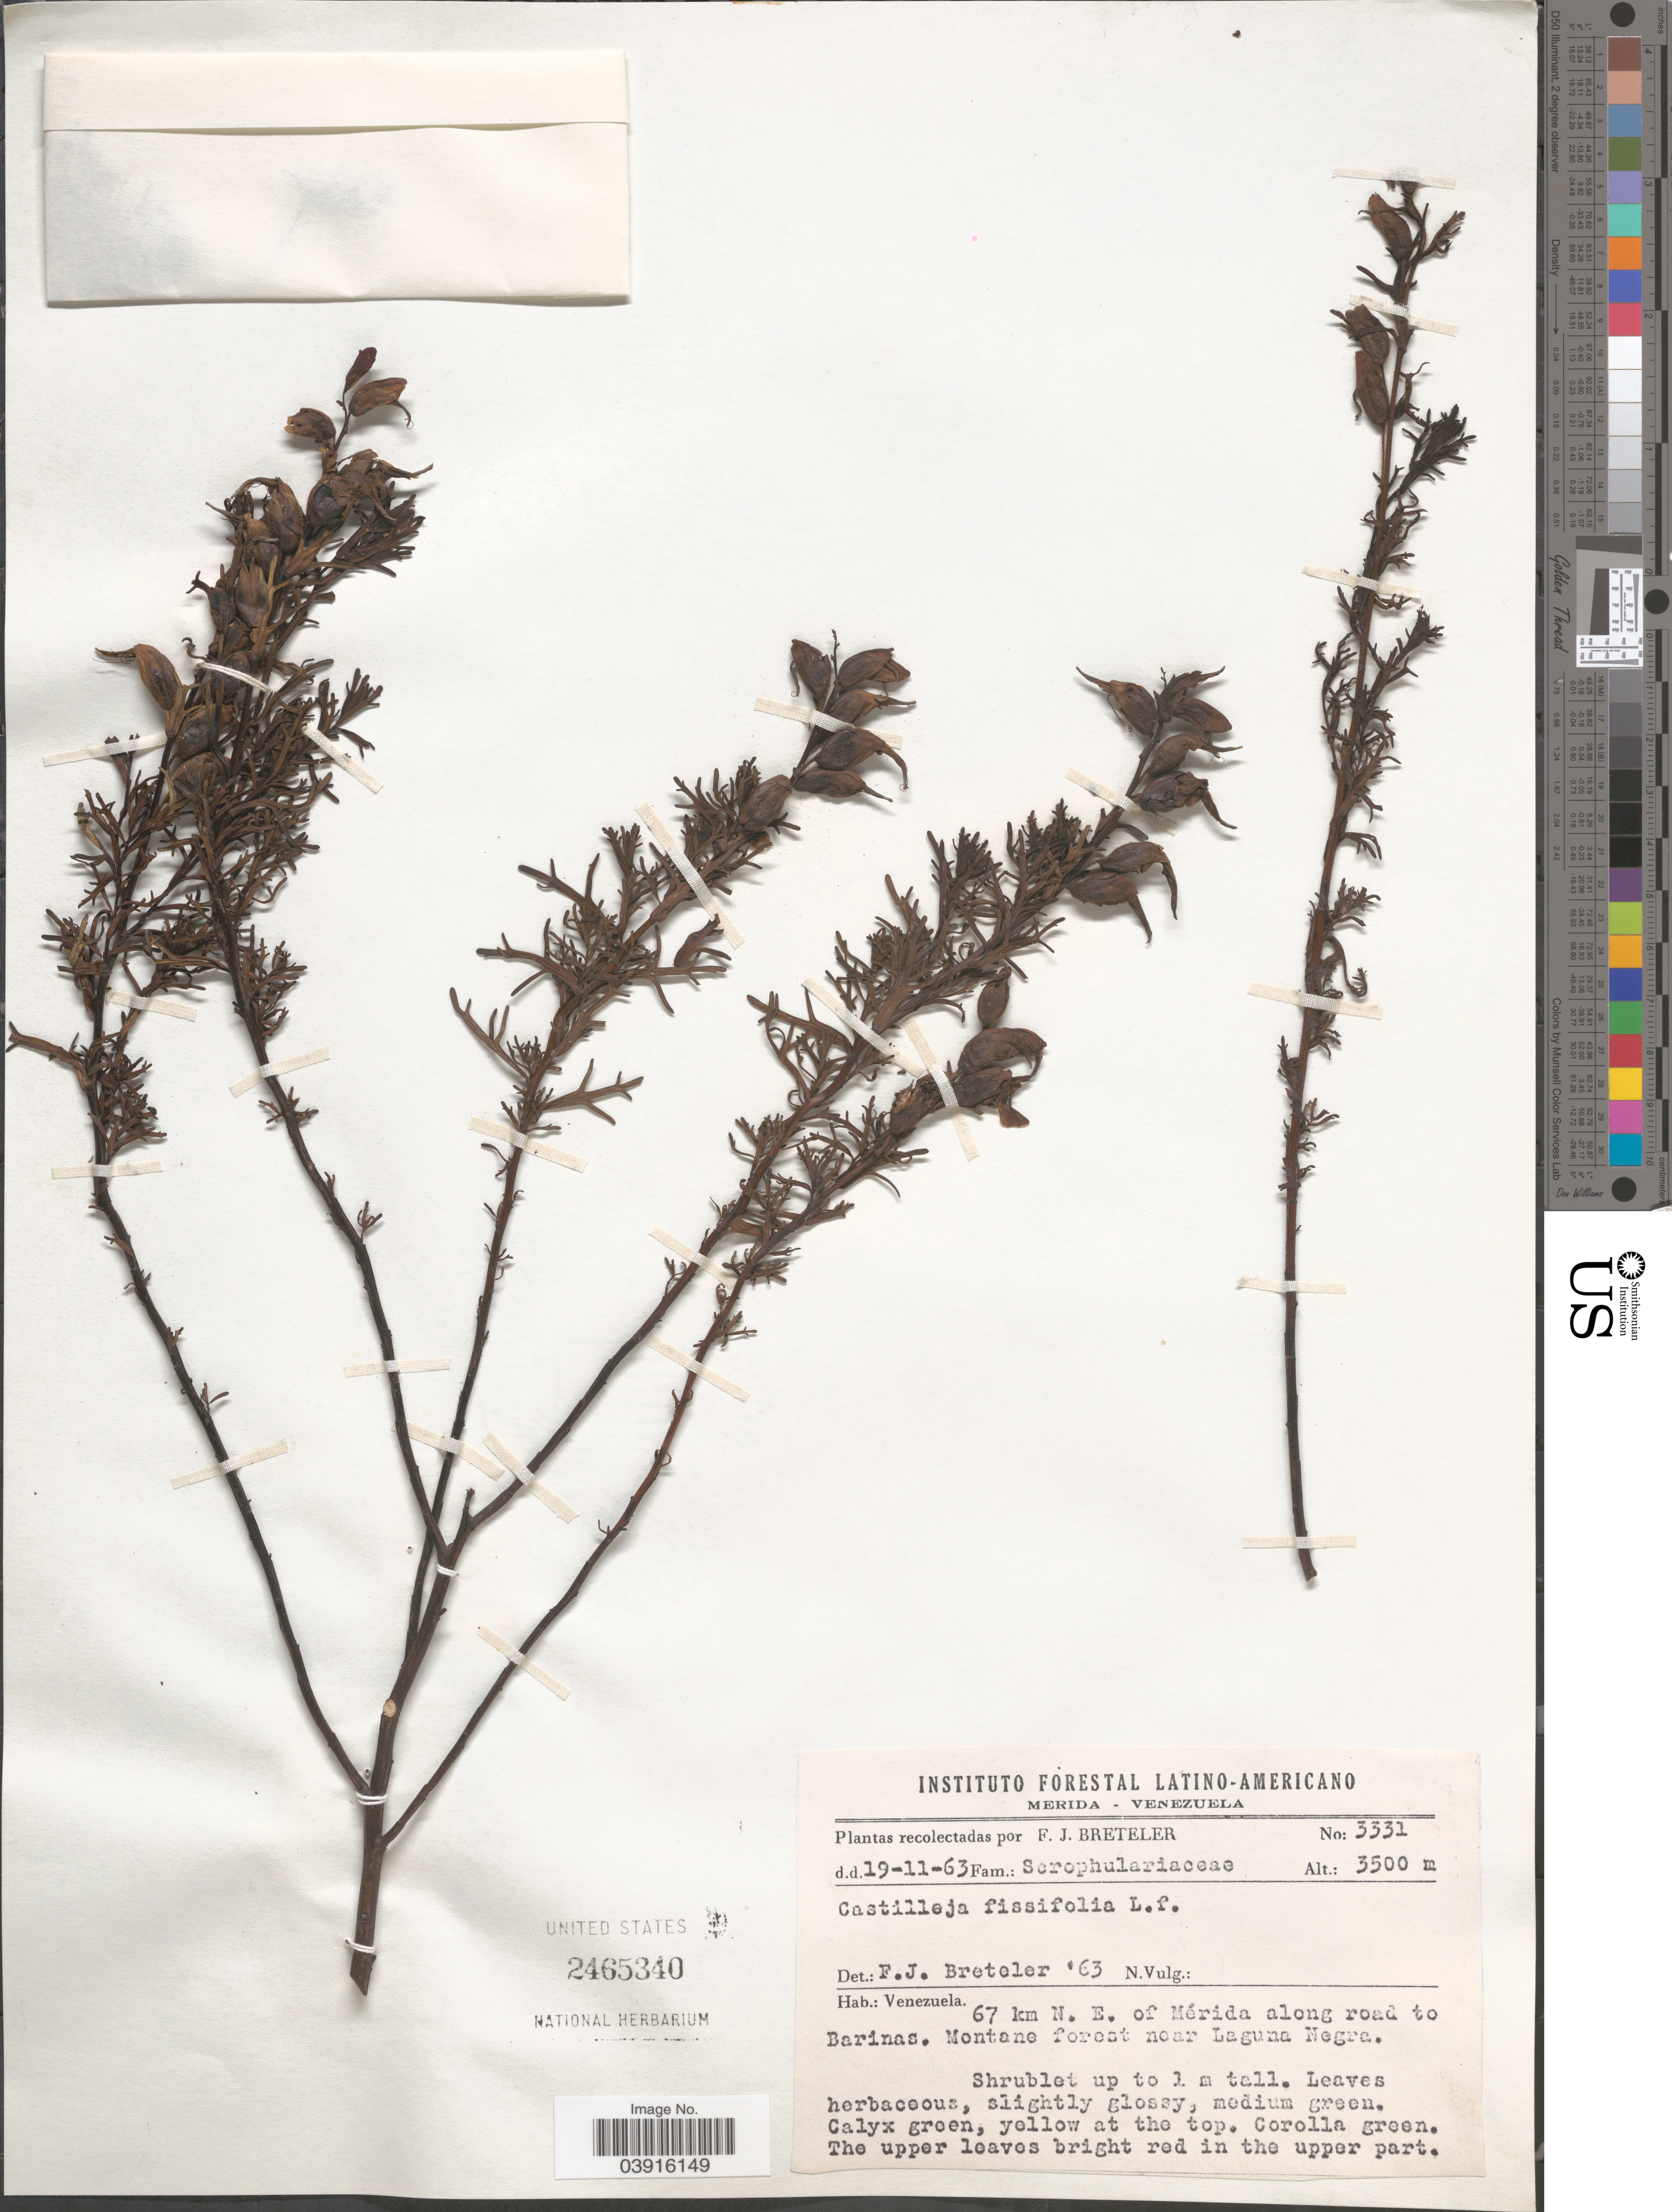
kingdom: Plantae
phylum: Tracheophyta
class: Magnoliopsida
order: Lamiales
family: Orobanchaceae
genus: Castilleja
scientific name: Castilleja fissifolia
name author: L. f.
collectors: F. J. Breteler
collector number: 3331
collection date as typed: Transcribed d/m/y: 19/11/63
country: Venezuela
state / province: Merida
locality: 67 km. N.E. of Mérida along road to Barinas. Montane forest near Laguna Negra.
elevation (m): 3500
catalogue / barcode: US 2465340